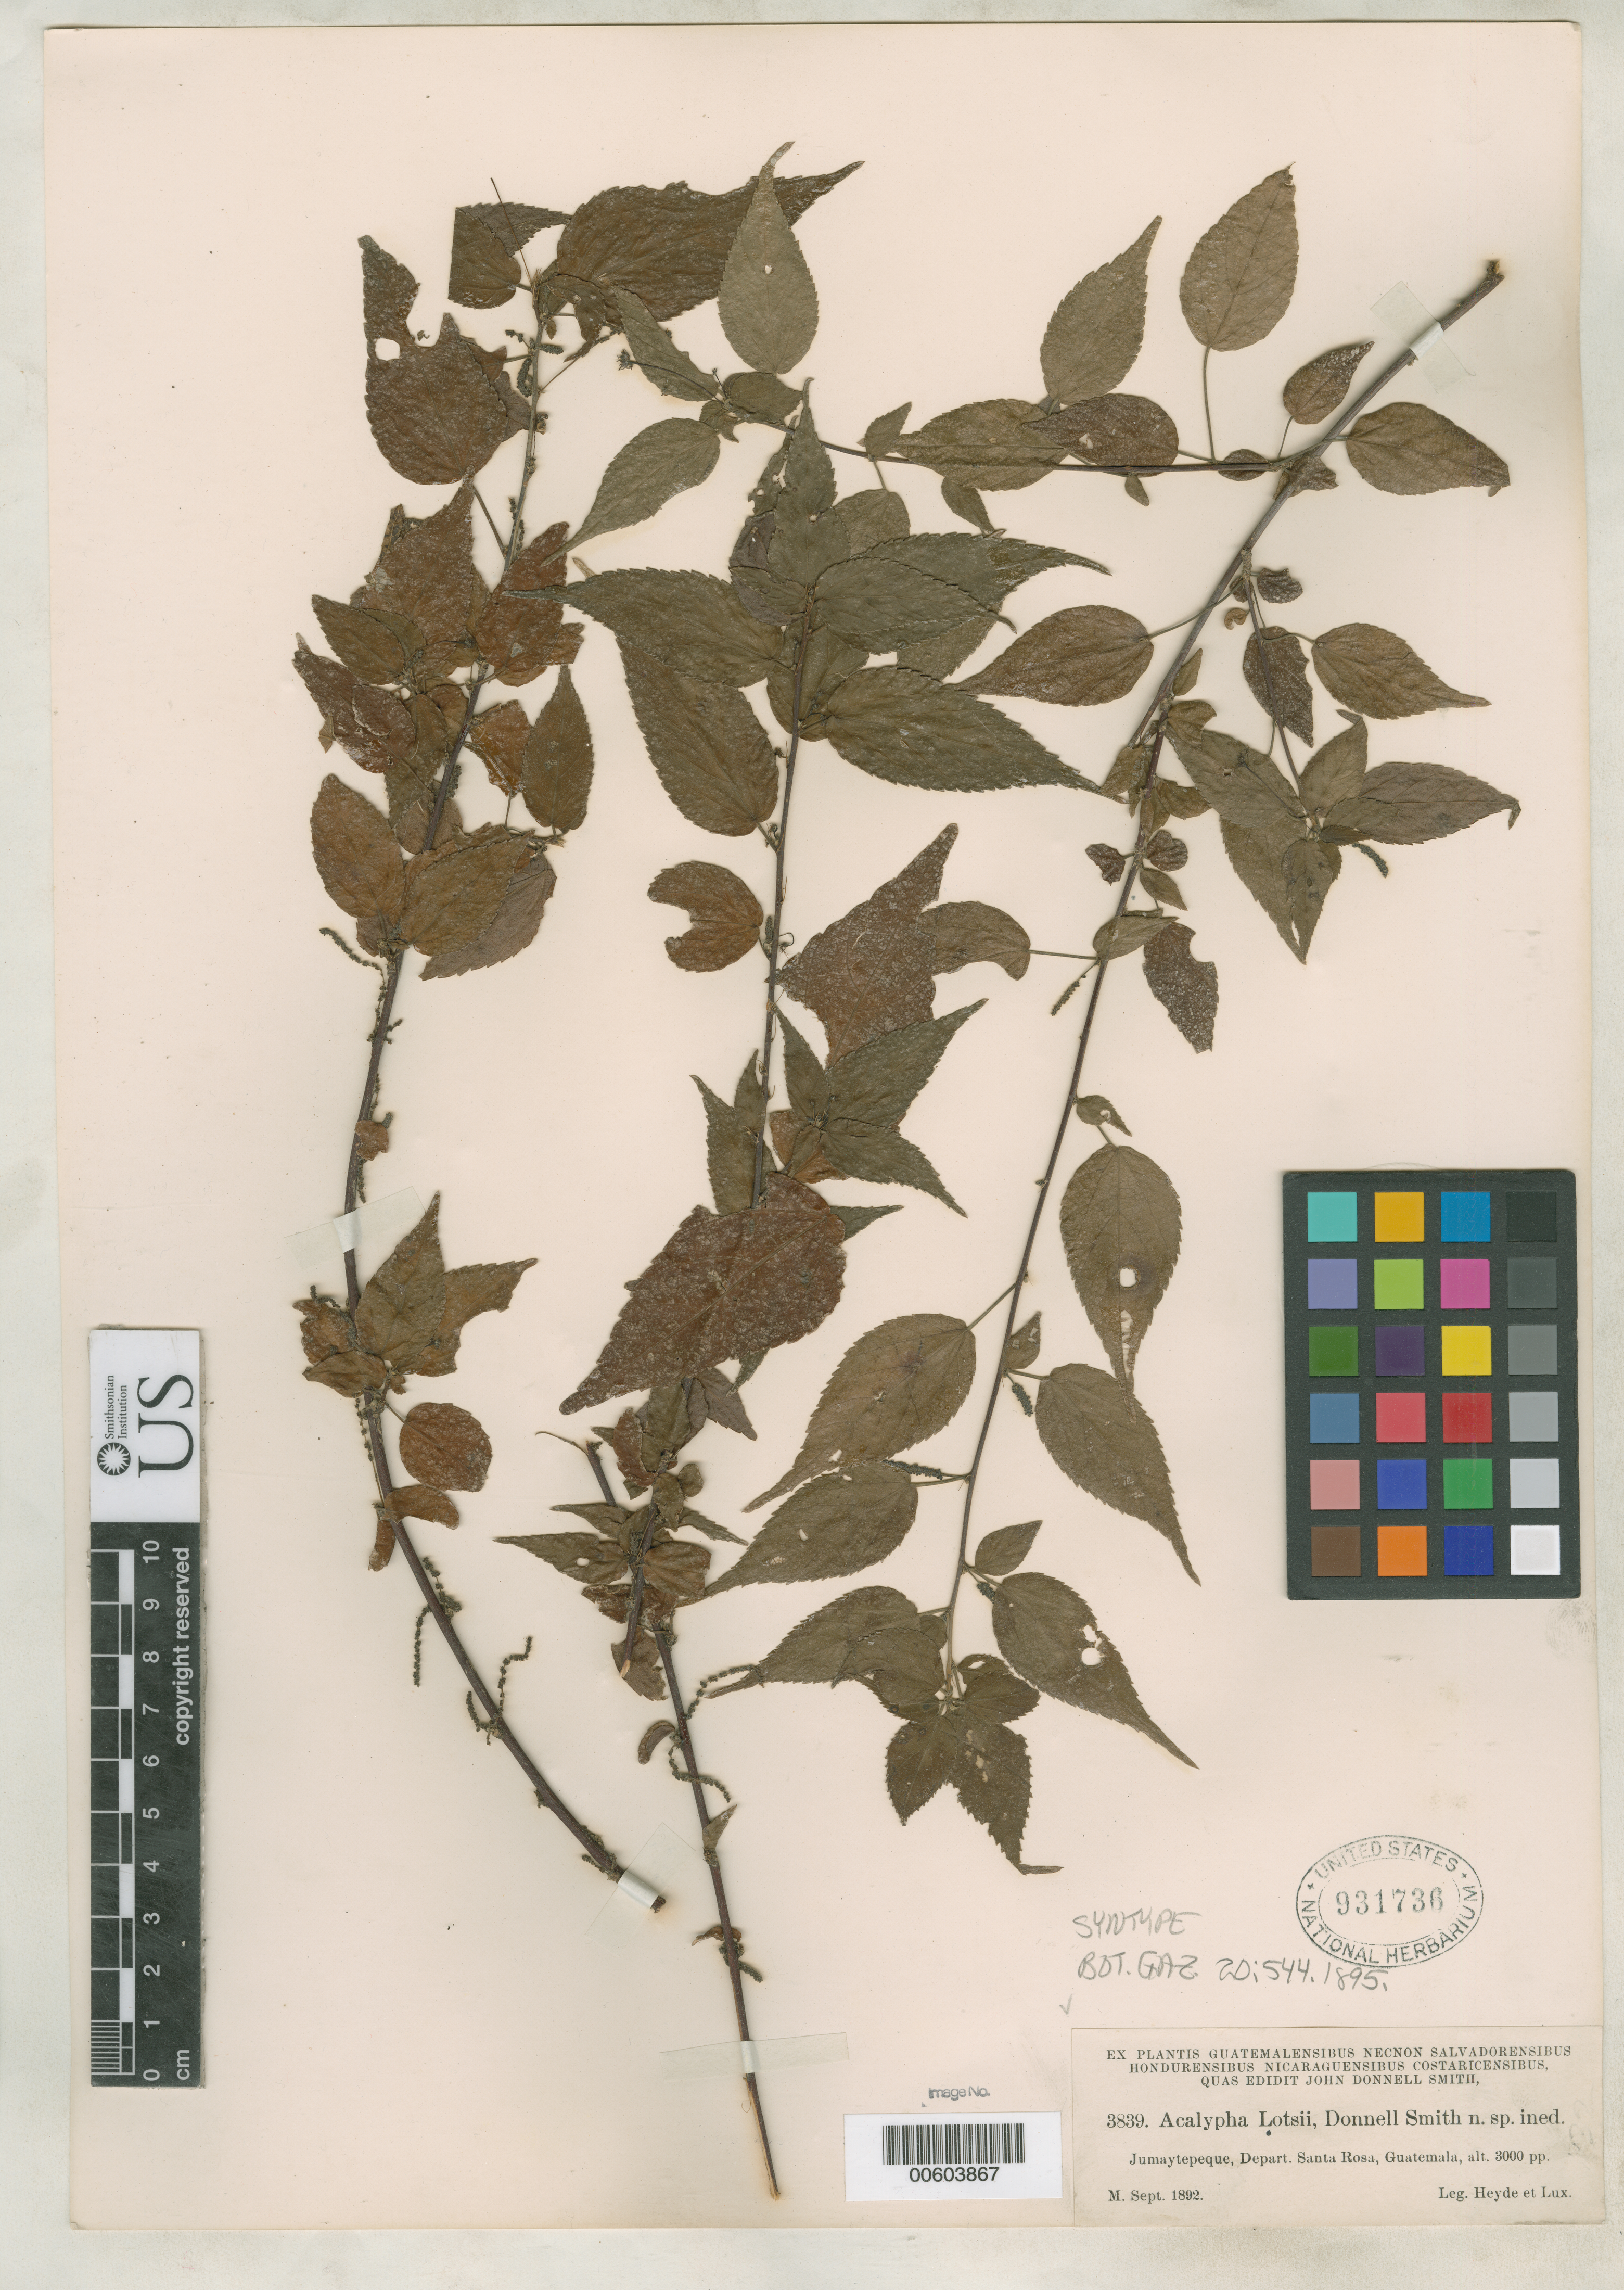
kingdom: Plantae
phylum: Tracheophyta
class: Magnoliopsida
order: Malpighiales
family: Euphorbiaceae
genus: Acalypha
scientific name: Acalypha lotsii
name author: Donn. Sm.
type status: Syntype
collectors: E. T. Heyde & E. Lux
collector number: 3839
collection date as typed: Sep 1892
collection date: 1892-09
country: Guatemala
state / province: Santa Rosa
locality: Jumaytepeque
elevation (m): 914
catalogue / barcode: US 931736